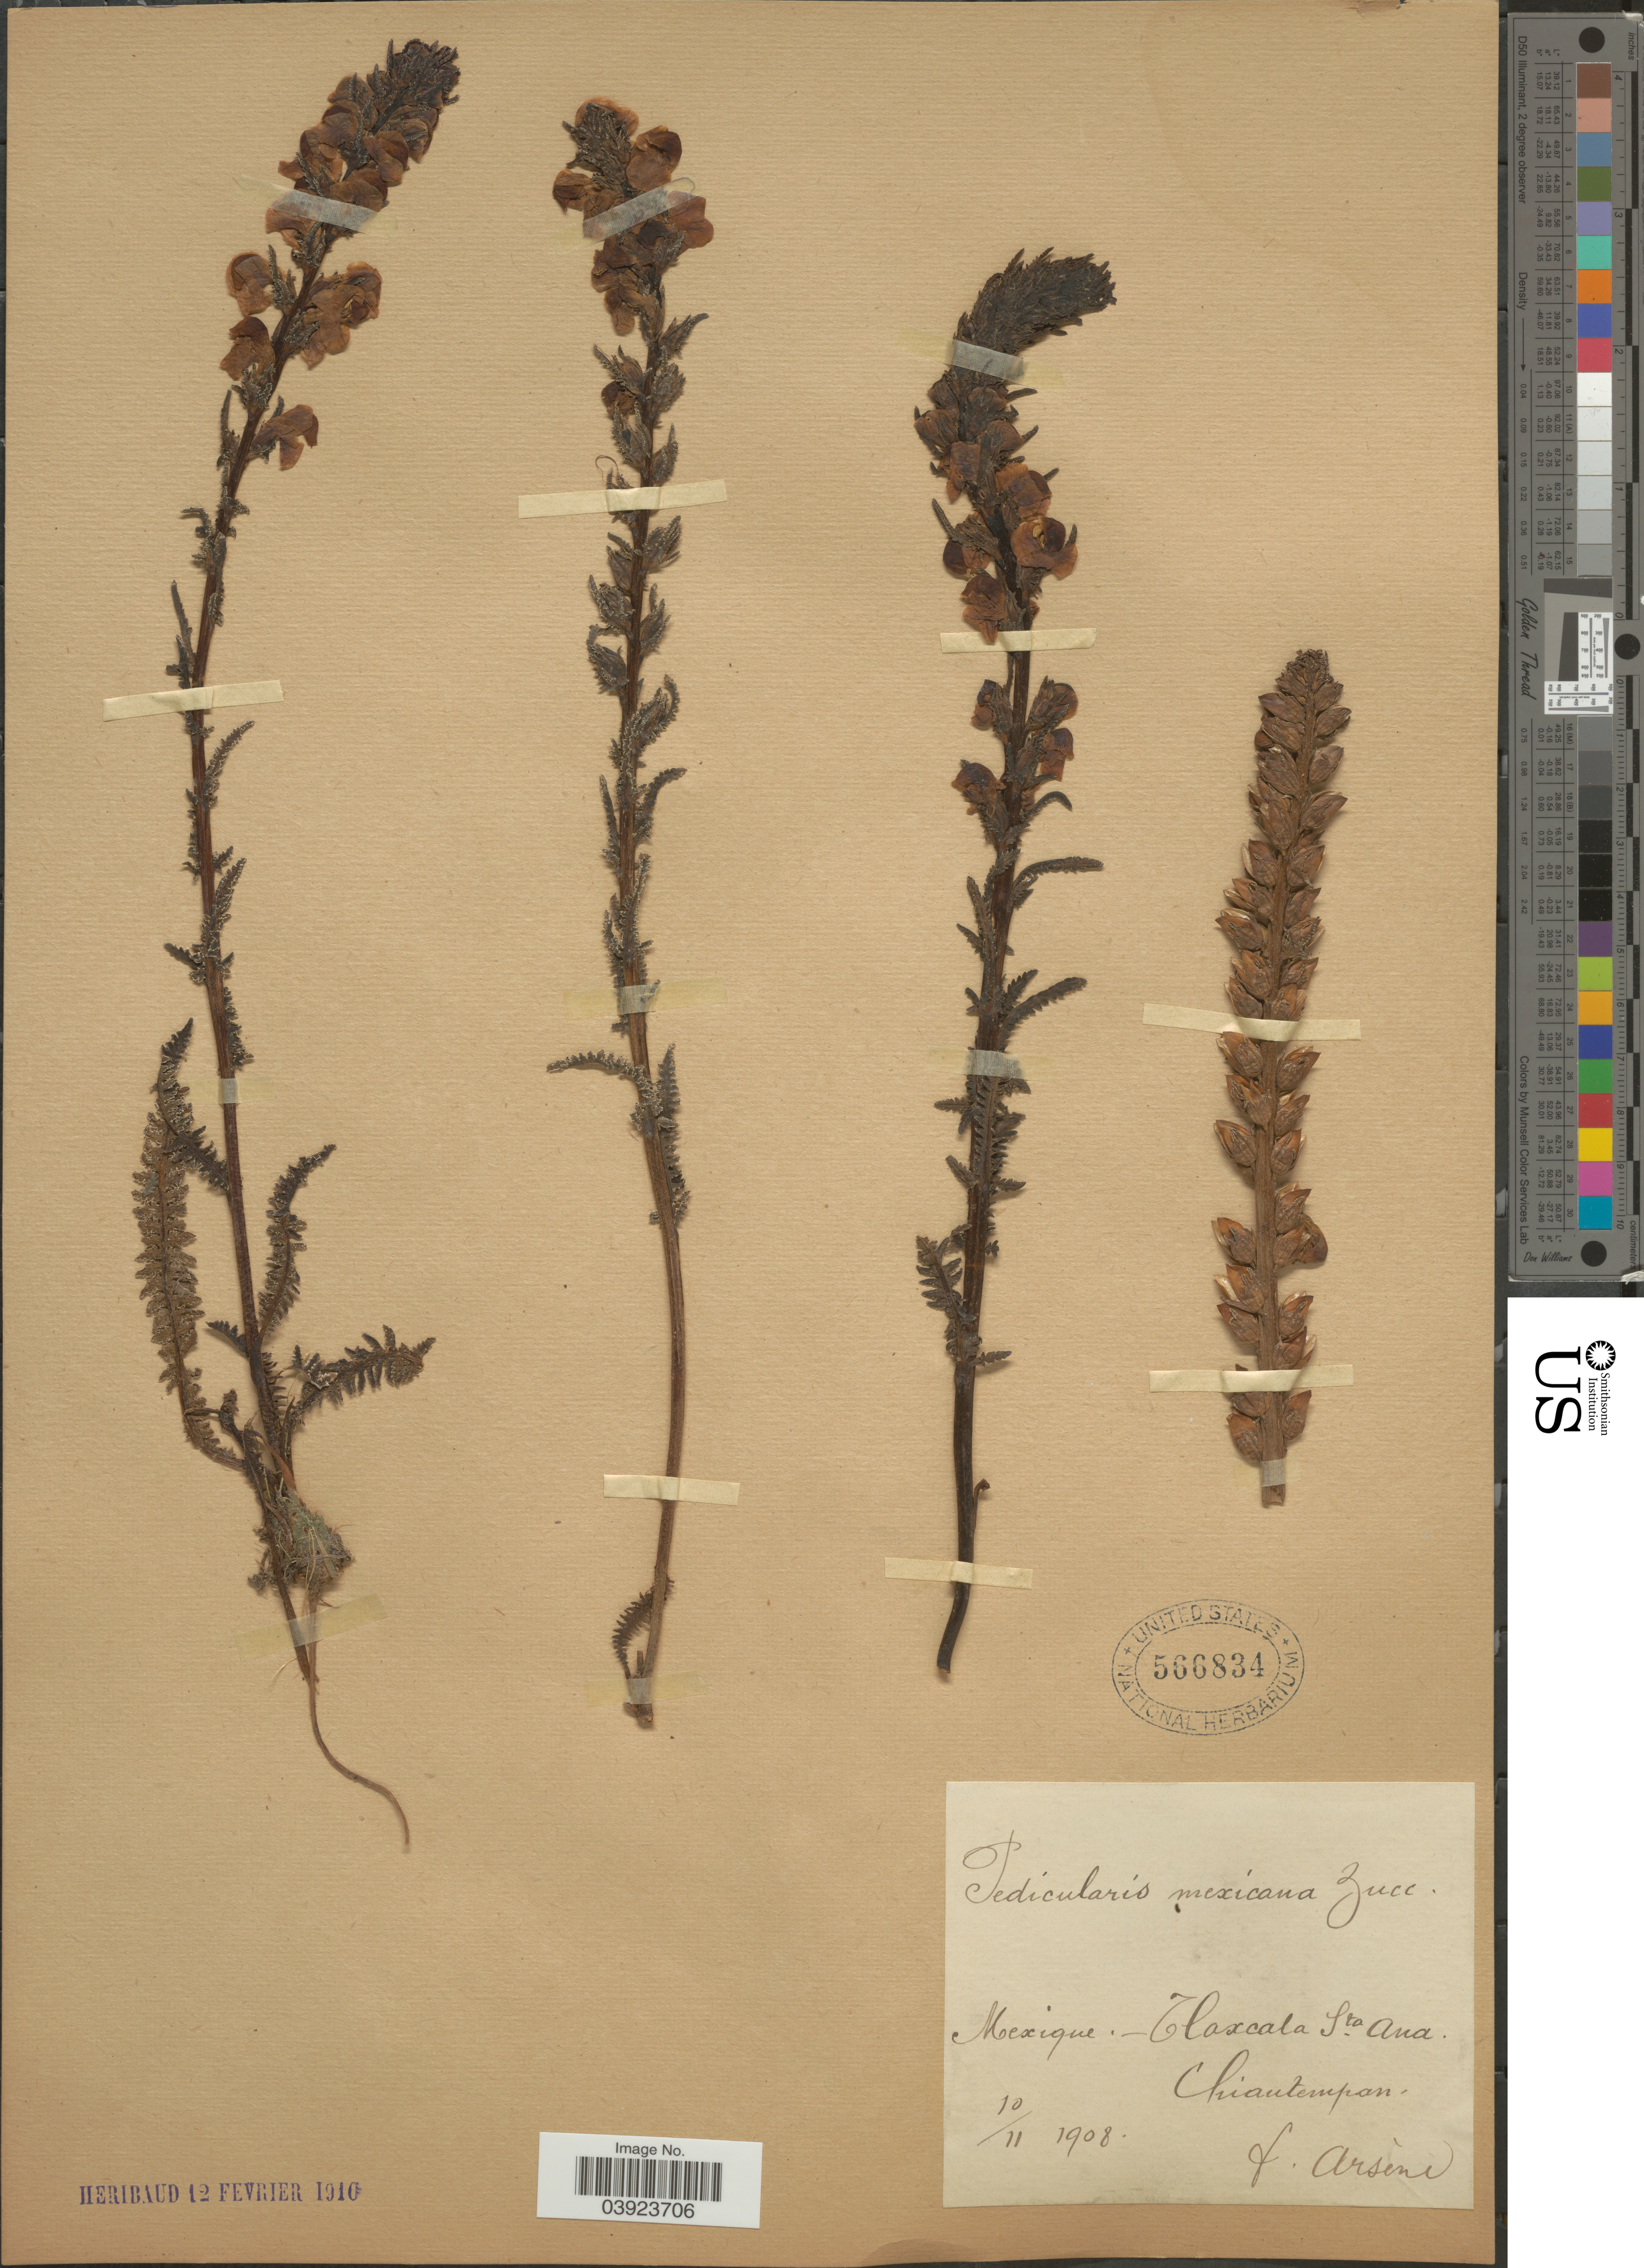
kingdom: Plantae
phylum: Tracheophyta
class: Magnoliopsida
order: Lamiales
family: Orobanchaceae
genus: Pedicularis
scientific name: Pedicularis mexicana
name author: Zucc. ex Bunge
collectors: F. Arsène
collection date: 1908-11-10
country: Mexico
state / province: Tlaxcala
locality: Sta. Ana. Chiautempan.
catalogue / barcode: US 566834